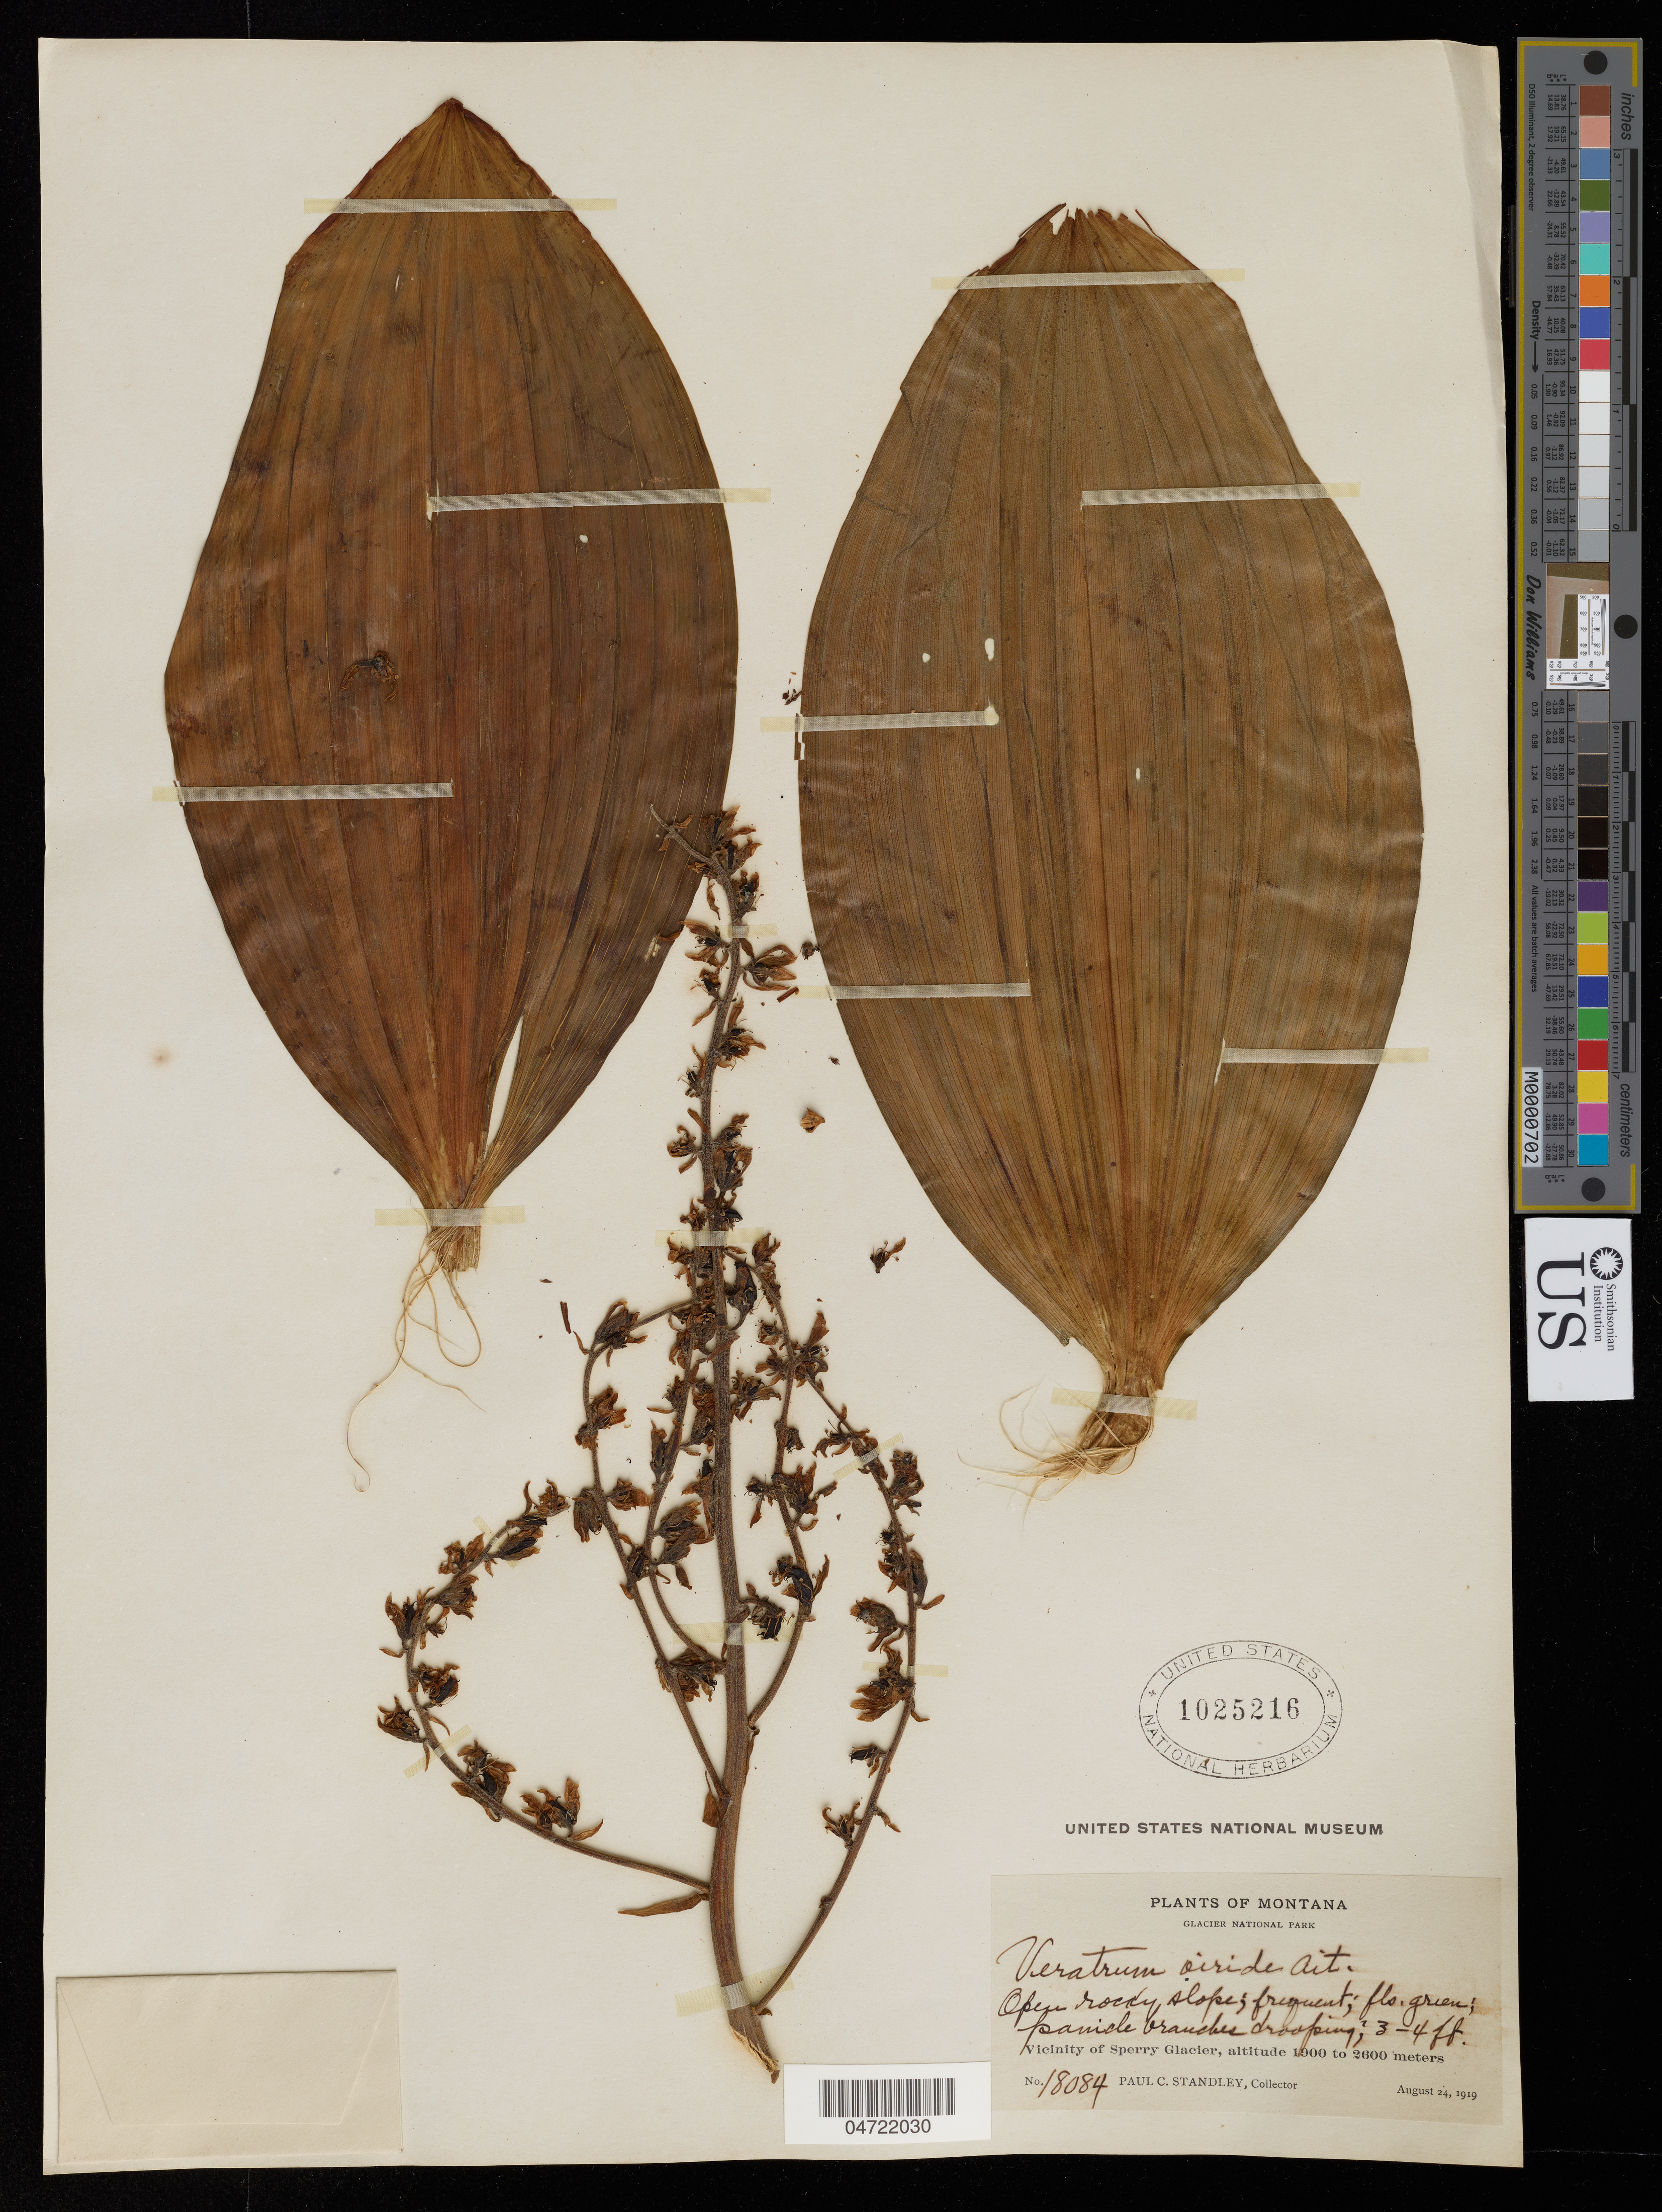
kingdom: Plantae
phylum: Tracheophyta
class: Liliopsida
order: Liliales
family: Melanthiaceae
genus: Veratrum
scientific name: Veratrum viride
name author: Aiton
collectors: P. C. Standley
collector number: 18084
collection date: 1919-08-24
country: United States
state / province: Montana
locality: Glacier National Park. Vicinity of Sperry Glacier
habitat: Open rocky slope; frequent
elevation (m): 1900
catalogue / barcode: US 1025216